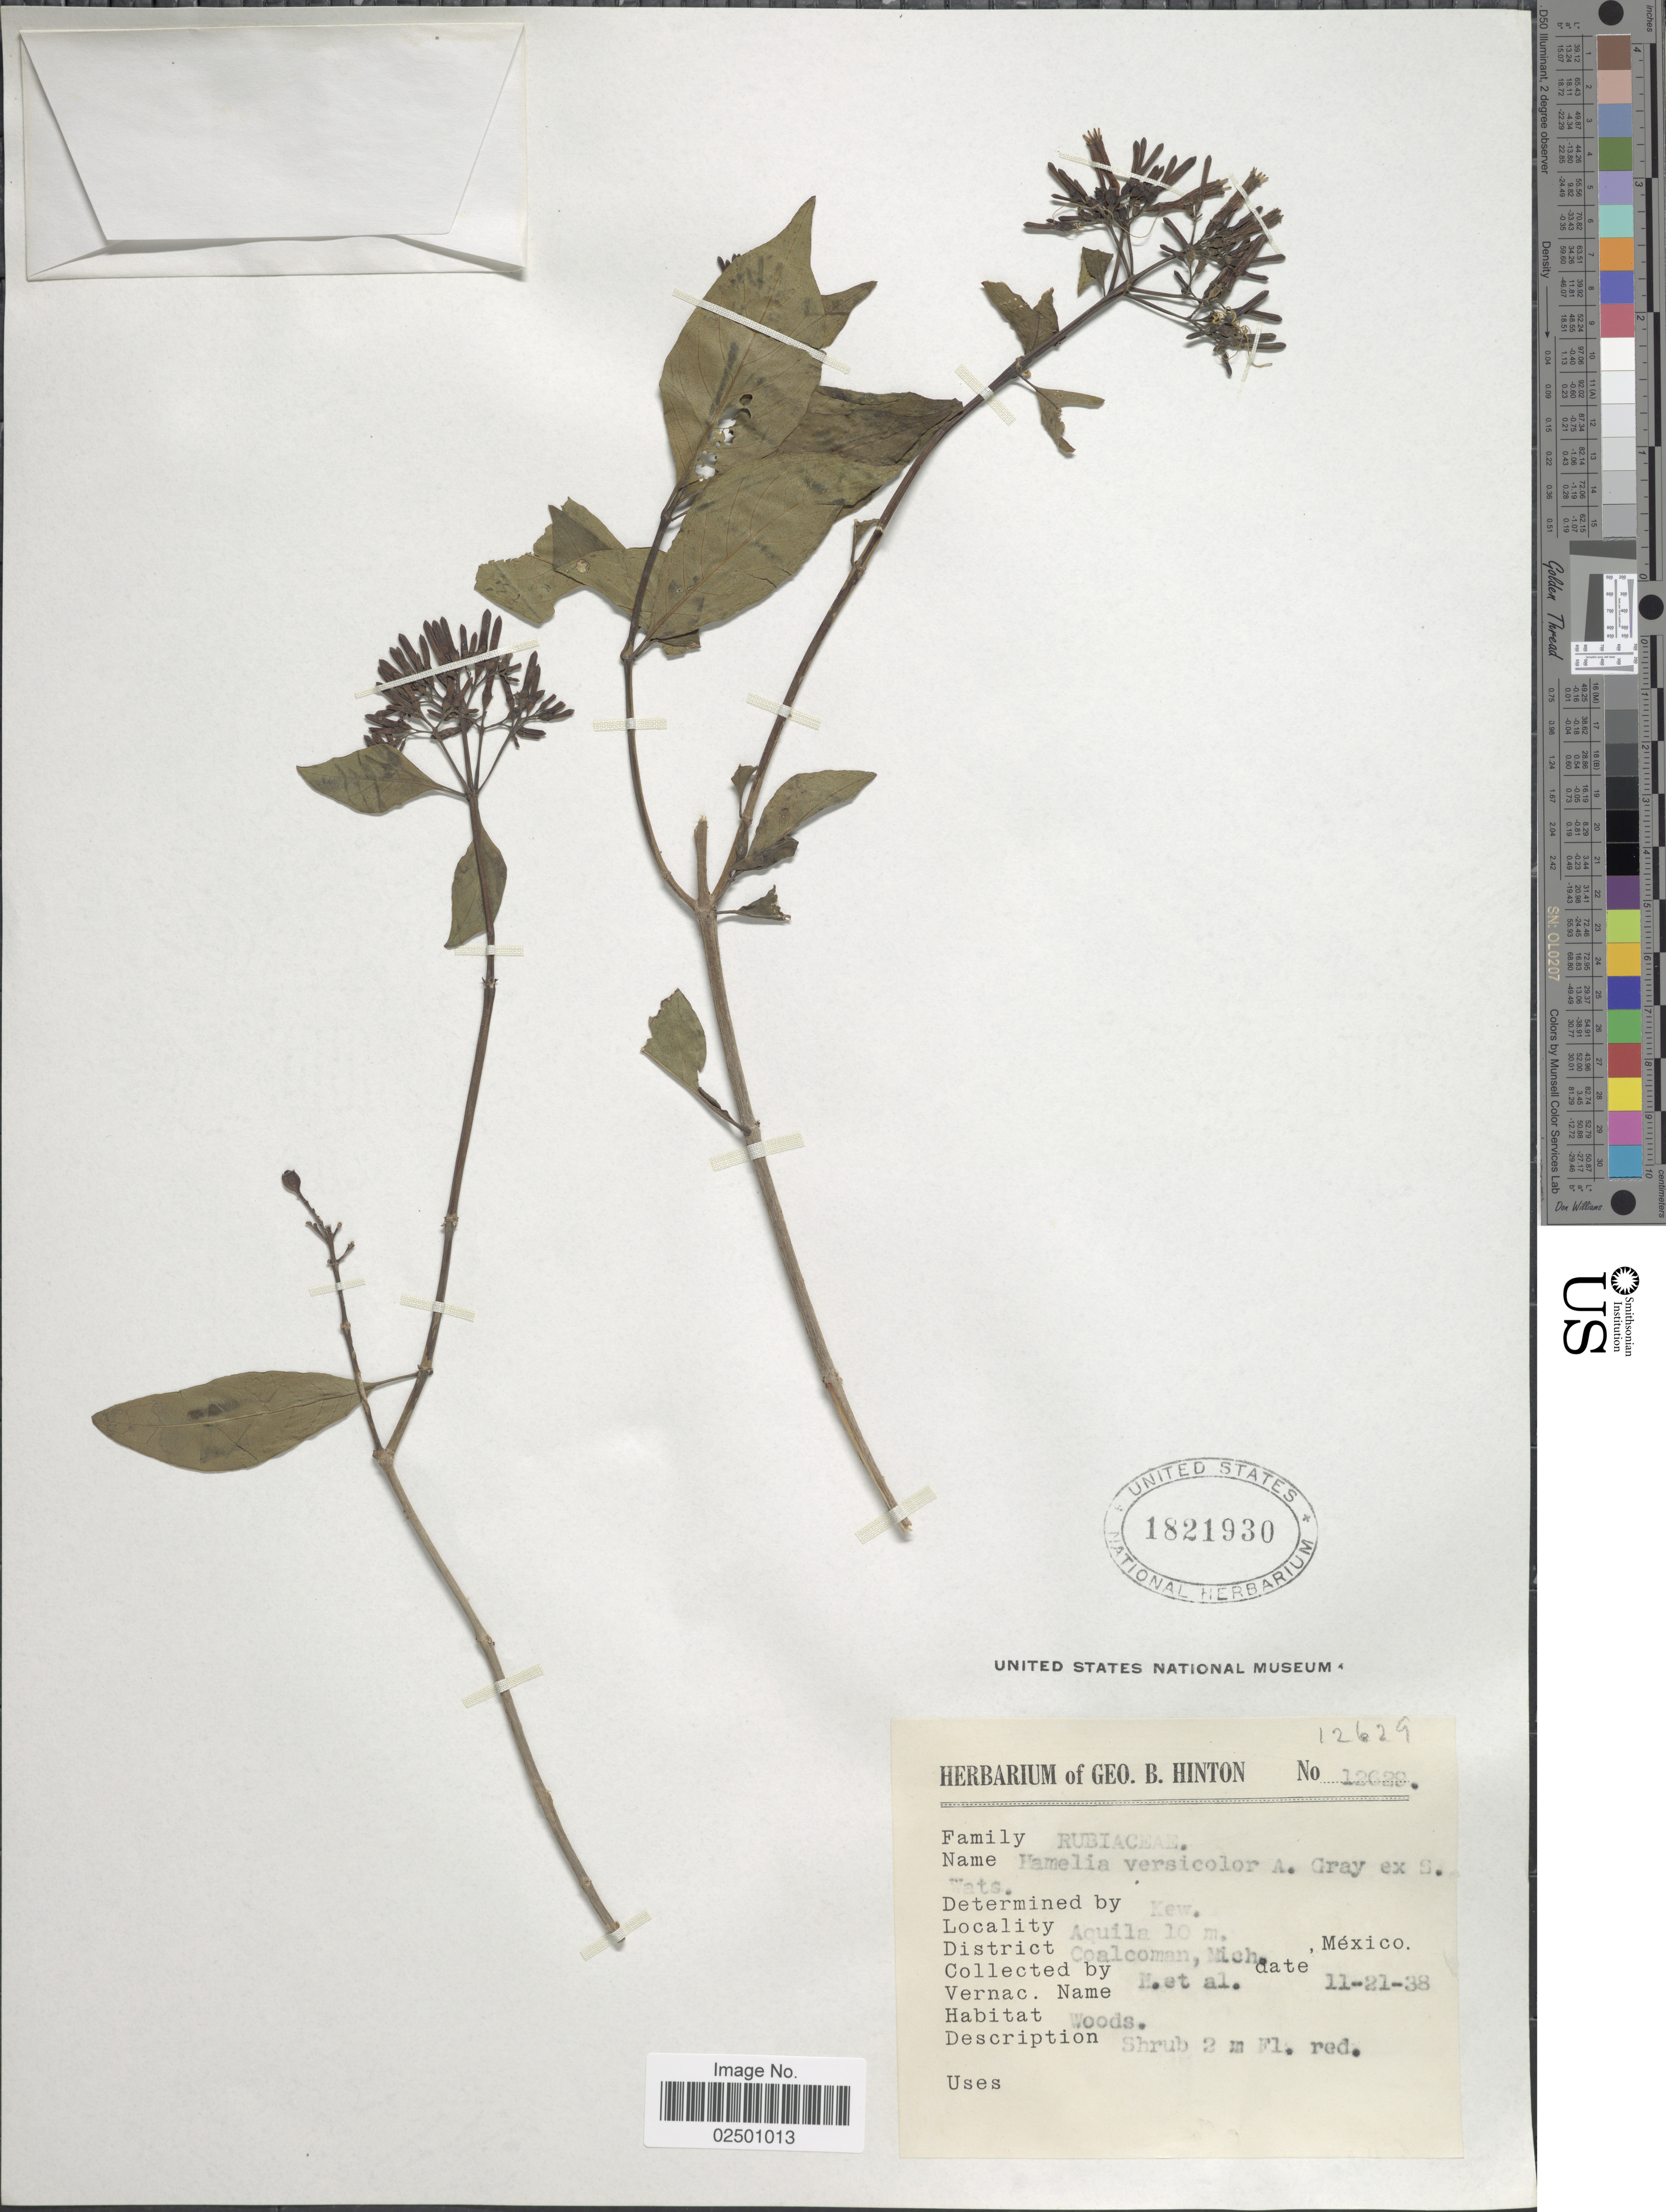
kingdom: Plantae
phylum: Tracheophyta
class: Magnoliopsida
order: Gentianales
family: Rubiaceae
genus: Hamelia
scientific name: Hamelia versicolor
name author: A. Gray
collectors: G. B. Hinton & et al.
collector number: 12629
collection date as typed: Transcribed d/m/y: 21/11/38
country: Mexico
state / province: Michoacán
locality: Aquila. District Coalcoman, Mich., Mexico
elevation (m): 10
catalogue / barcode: US 1821930